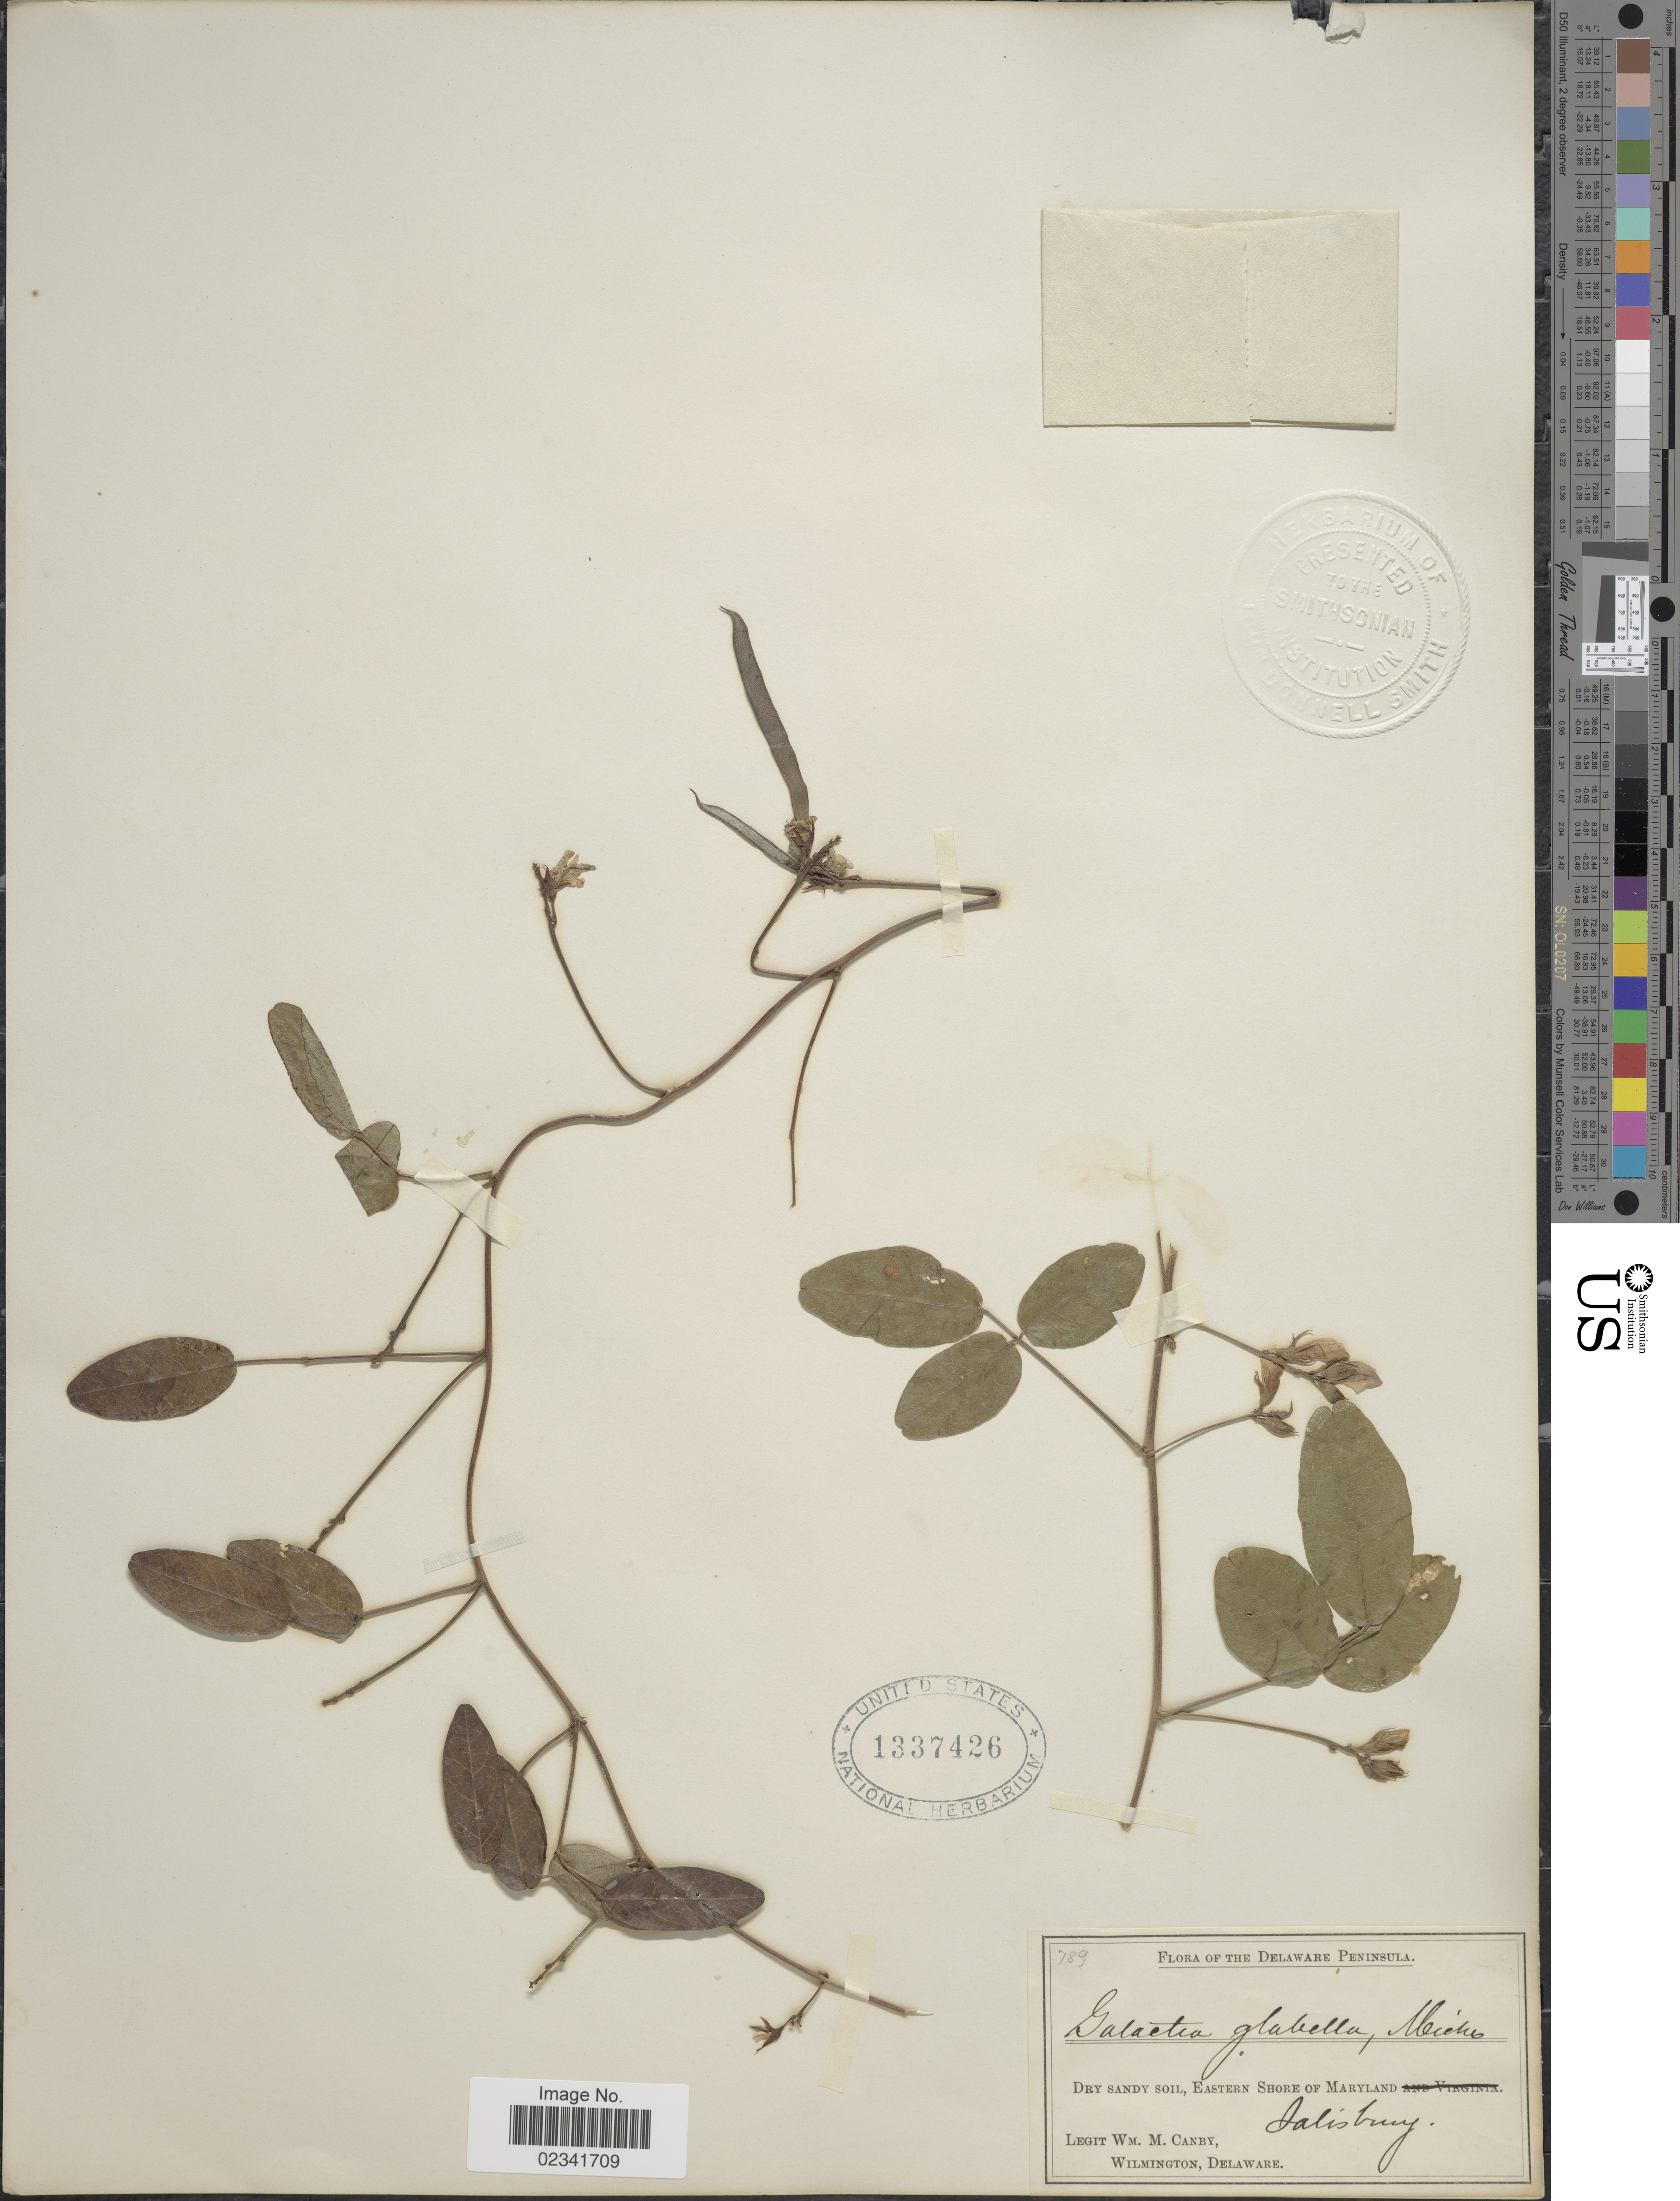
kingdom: Plantae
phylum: Tracheophyta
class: Magnoliopsida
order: Fabales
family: Fabaceae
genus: Galactia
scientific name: Galactia regularis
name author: (L.) Britton, Stearns & Poggenb.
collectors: W. M. Canby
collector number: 789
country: United States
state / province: Maryland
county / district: Wicomico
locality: Dry sandy soil, Eastern Shore of Maryland, Salisburg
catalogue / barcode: US 1337426